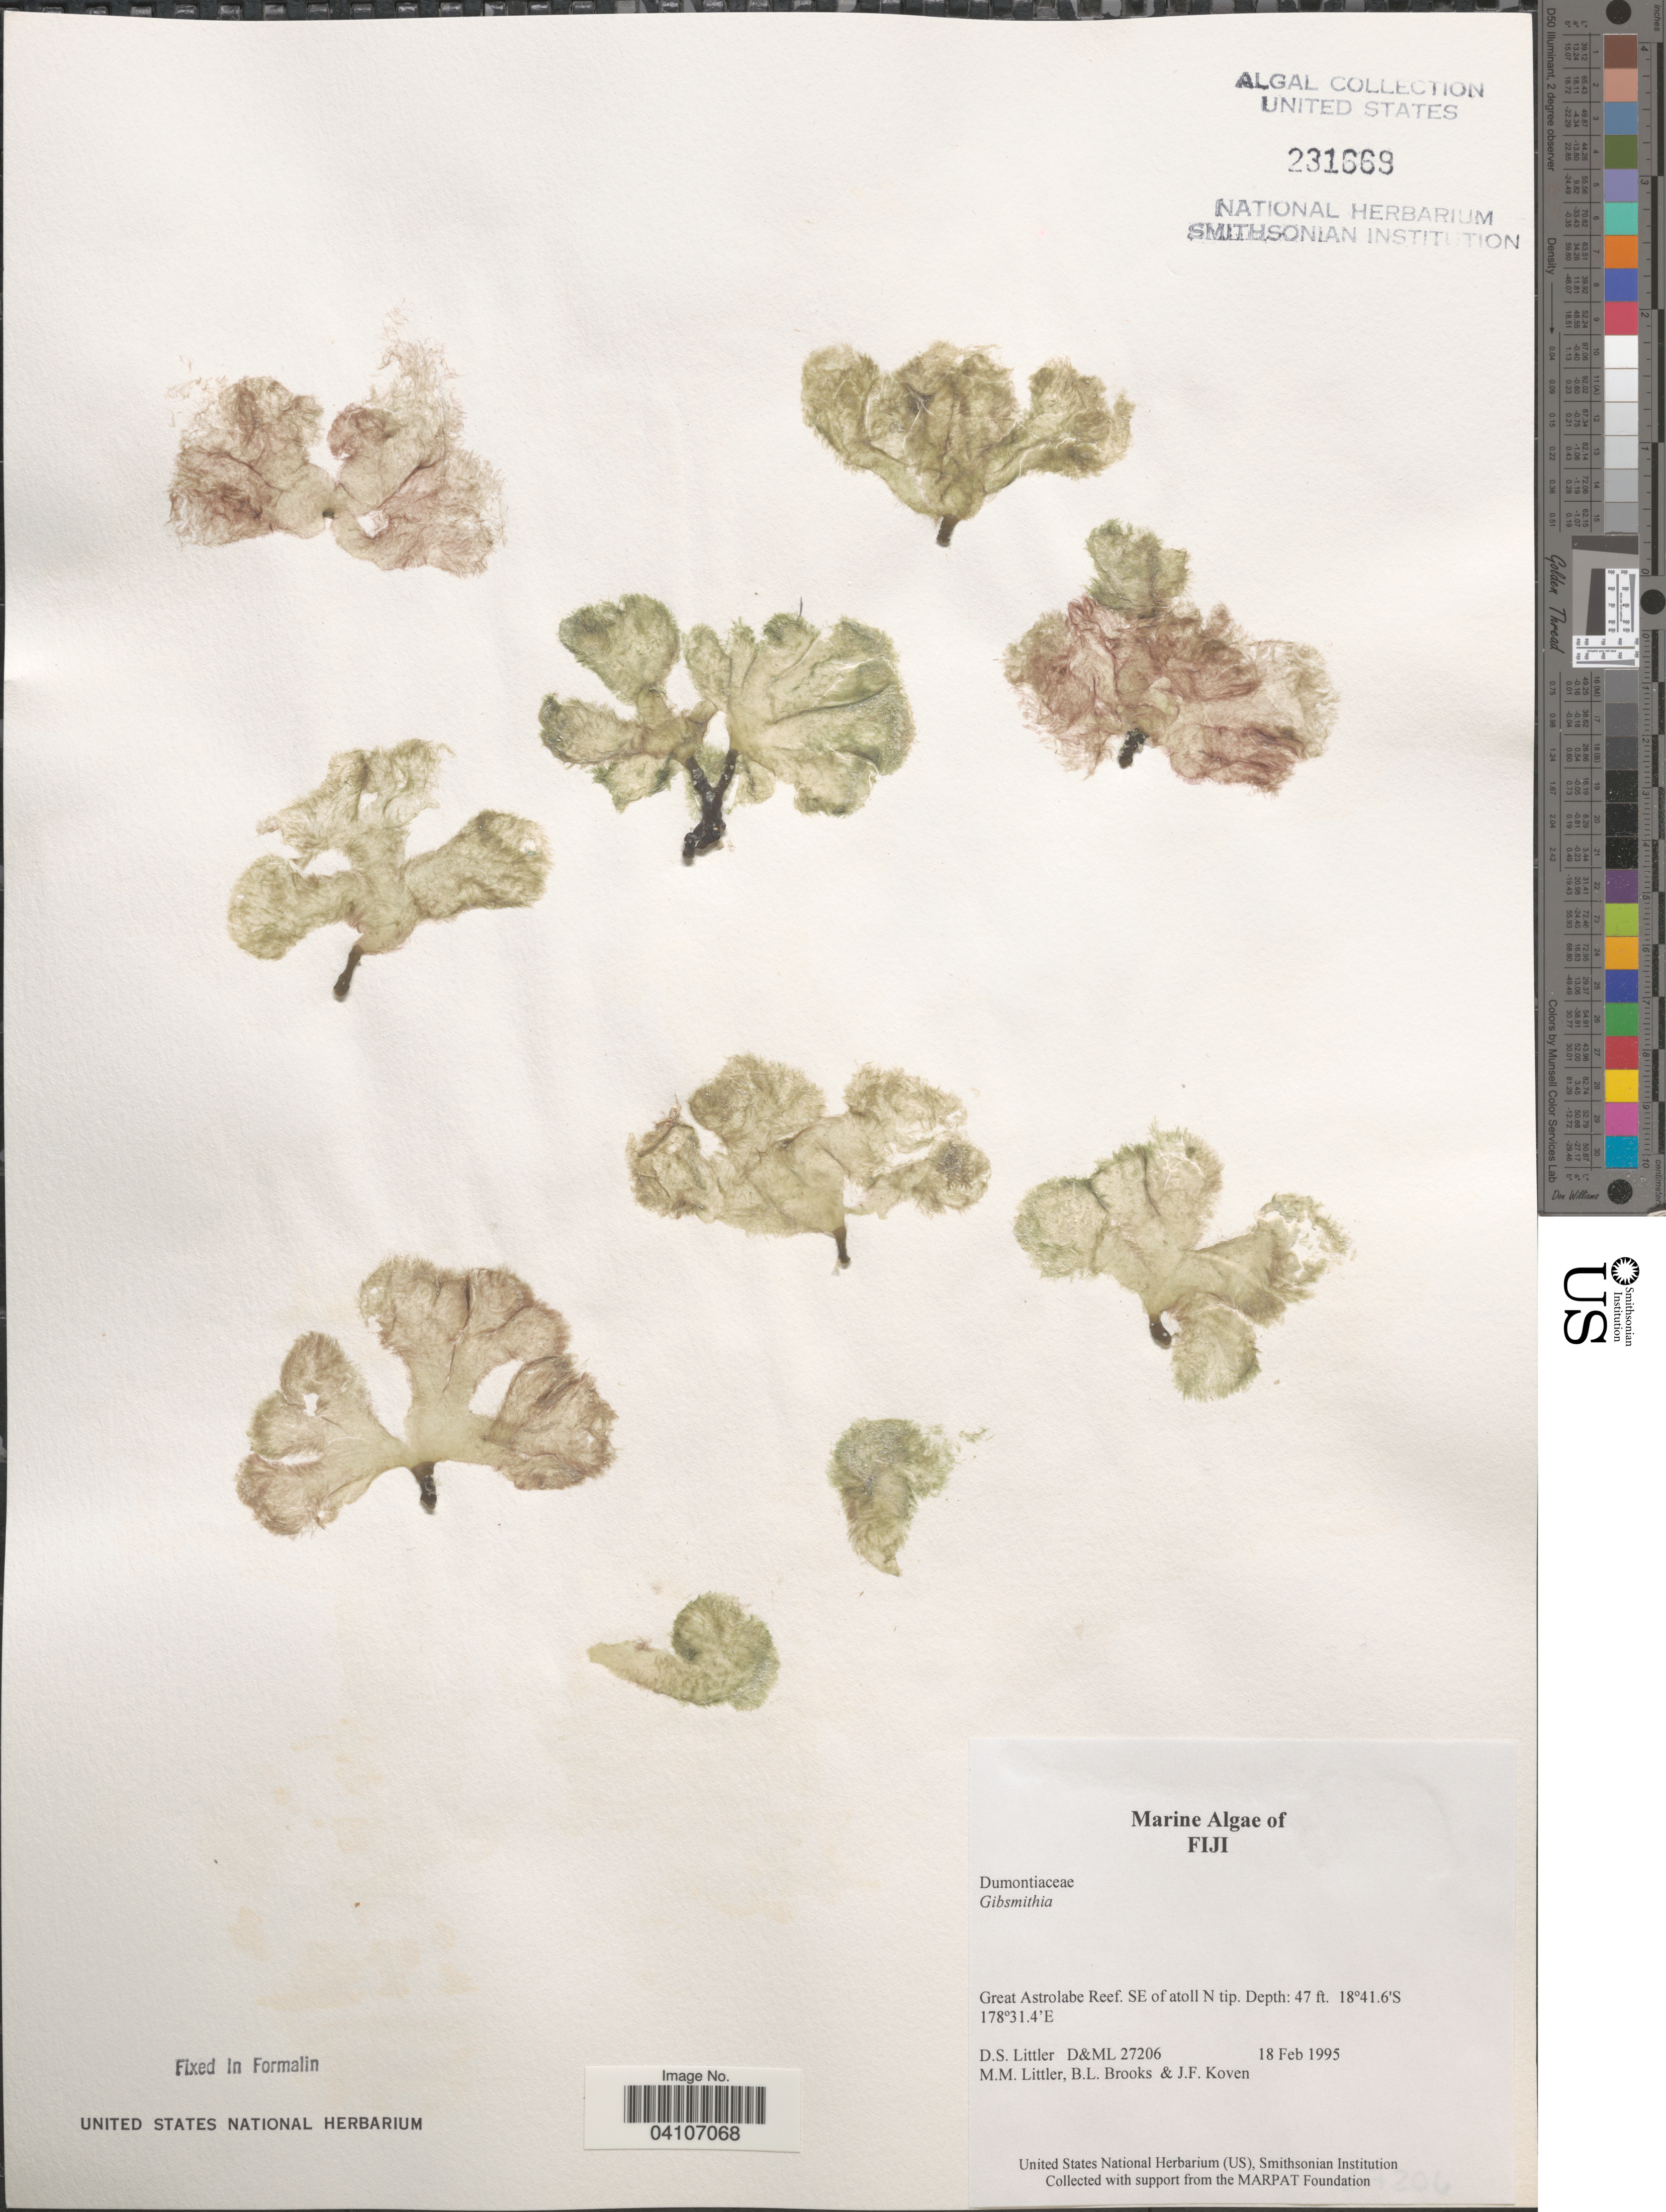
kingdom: Plantae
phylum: Rhodophyta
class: Florideophyceae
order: Gigartinales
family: Dumontiaceae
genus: Gibsmithia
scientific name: Gibsmithia sp.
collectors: D. S. Littler, B. Brooks & J. Koven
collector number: D&ML27206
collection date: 1995-02-18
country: Fiji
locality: Great Astrolabe Reef. SE of atoll N tip.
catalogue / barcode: US 231669